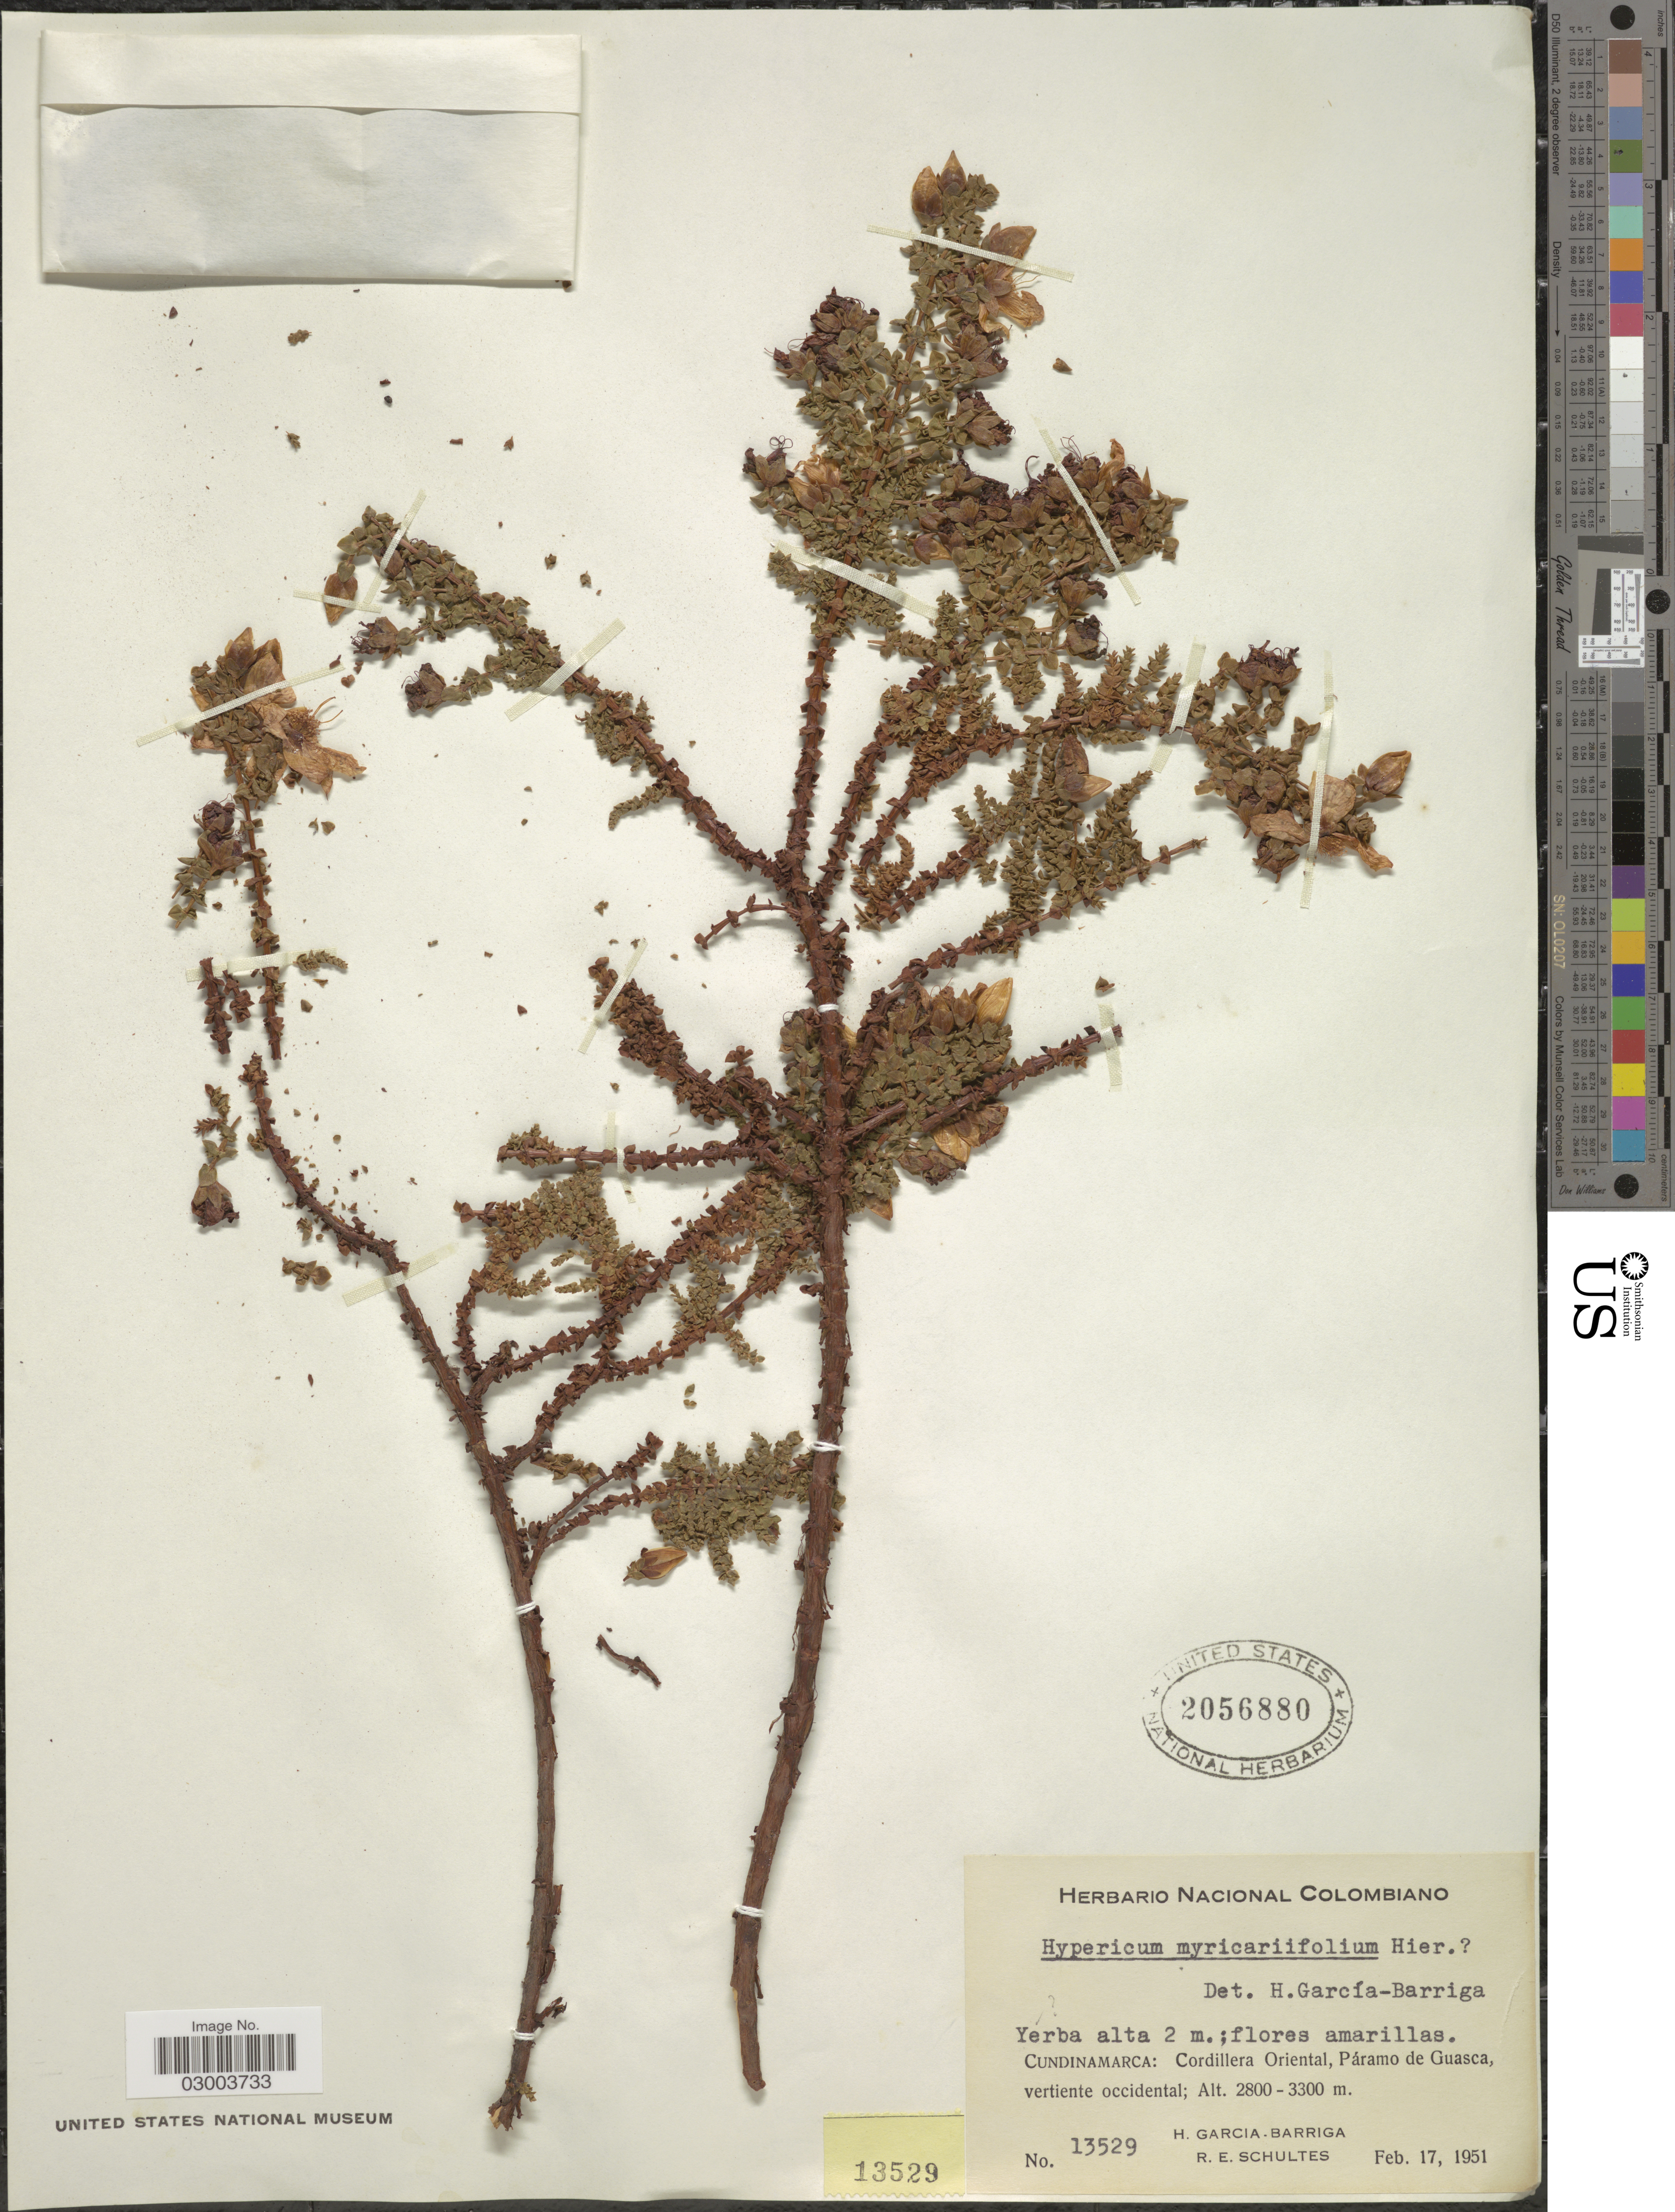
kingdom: Plantae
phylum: Tracheophyta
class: Magnoliopsida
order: Malpighiales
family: Hypericaceae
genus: Hypericum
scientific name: Hypericum goyanesii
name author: Cuatrec.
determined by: Strong, M. T., (US), Smithsonian Institution - National Museum of Natural History (UNITED STATES)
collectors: H. García Barriga & R. E. Schultes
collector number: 13529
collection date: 1951-02-17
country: Colombia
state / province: Cundinamarca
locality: Cordillera Oriental, Páramo de Guasca, vertiente occidental.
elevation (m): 2800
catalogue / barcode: US 2056880